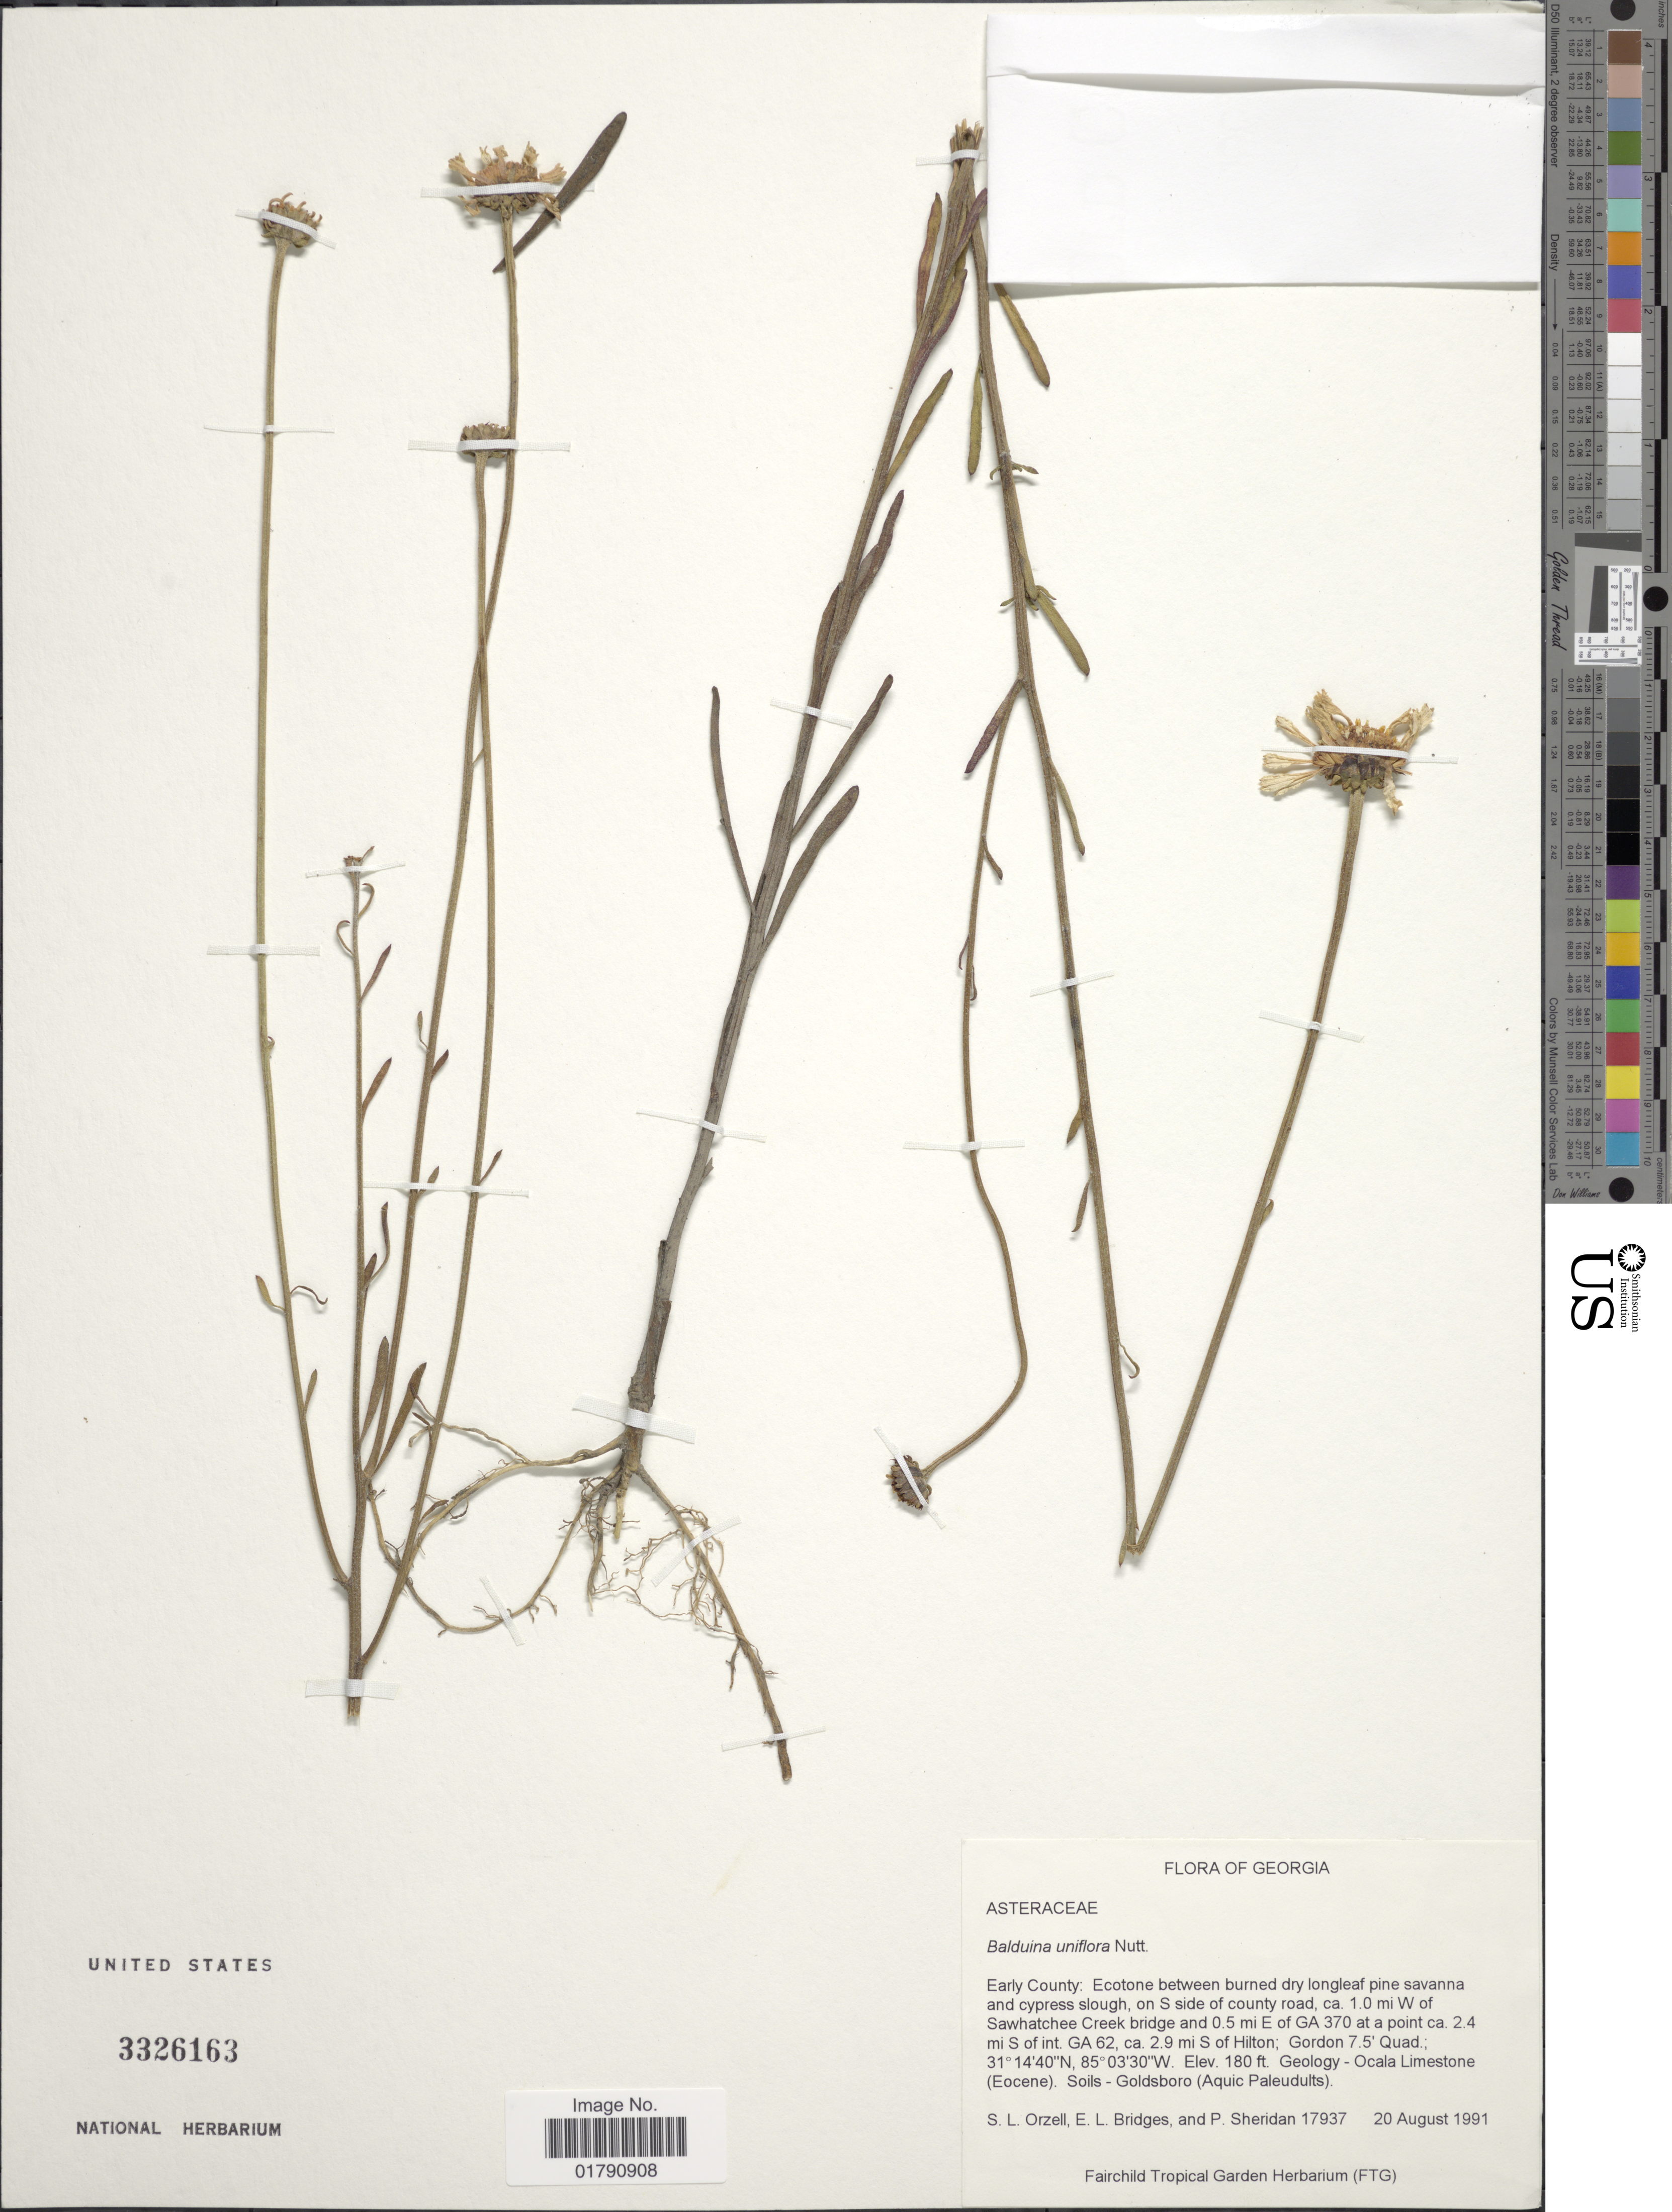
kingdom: Plantae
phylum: Tracheophyta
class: Magnoliopsida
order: Asterales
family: Asteraceae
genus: Balduina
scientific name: Balduina uniflora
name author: Nutt.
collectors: S. Orzell, E. Bridges & P. Sheridan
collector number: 17937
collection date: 1991-08-20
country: United States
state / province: Georgia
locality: Early County, on S side of county road, ca 1.0 mi W of Sawhatchee Creek bridge and 0.5 mi E of GA 370 at a point ca 2.4 mi S of int. GA 62, ca2.9 mi S of Hilton, Gordon 7.5' Quad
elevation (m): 55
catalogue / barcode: US 3326163